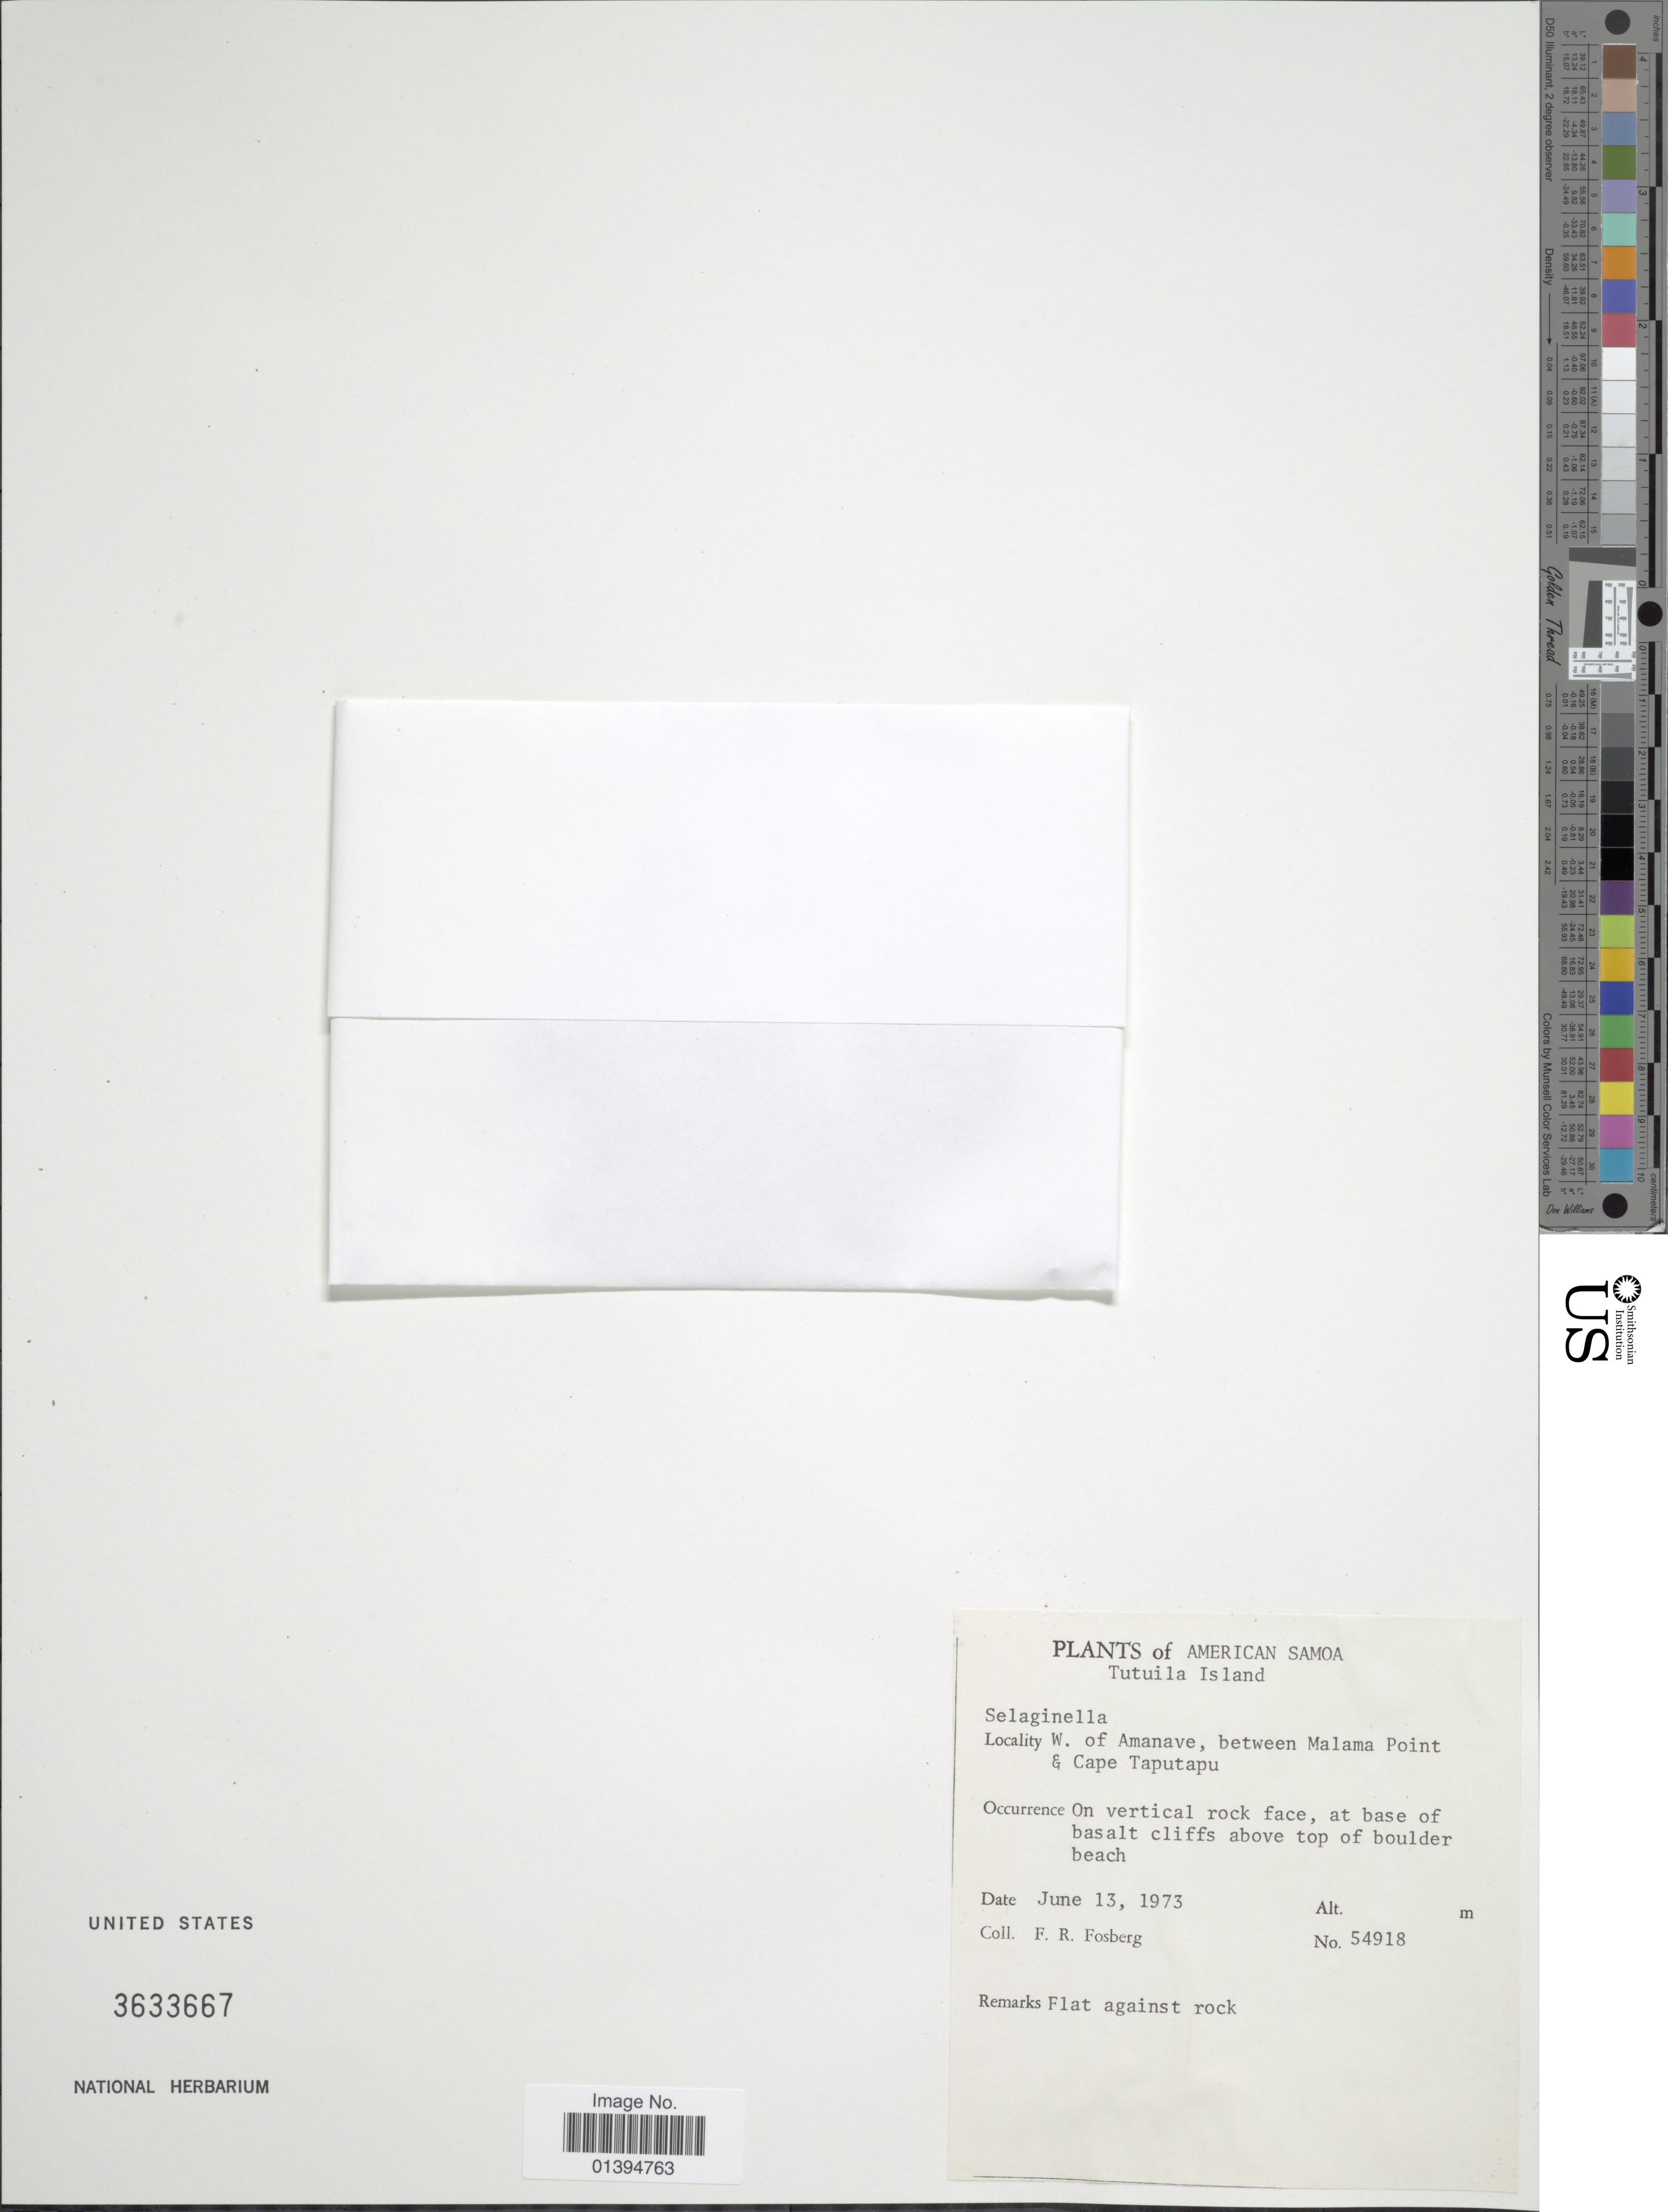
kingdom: Plantae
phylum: Tracheophyta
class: Lycopodiopsida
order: Selaginellales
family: Selaginellaceae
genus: Selaginella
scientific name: Selaginella sp.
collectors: F. R. Fosberg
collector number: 54918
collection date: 1973-06-13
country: American Samoa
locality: Tutuila Island, W. of Amanave, between Malama Point & Cape Taputapu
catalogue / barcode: US 3633667